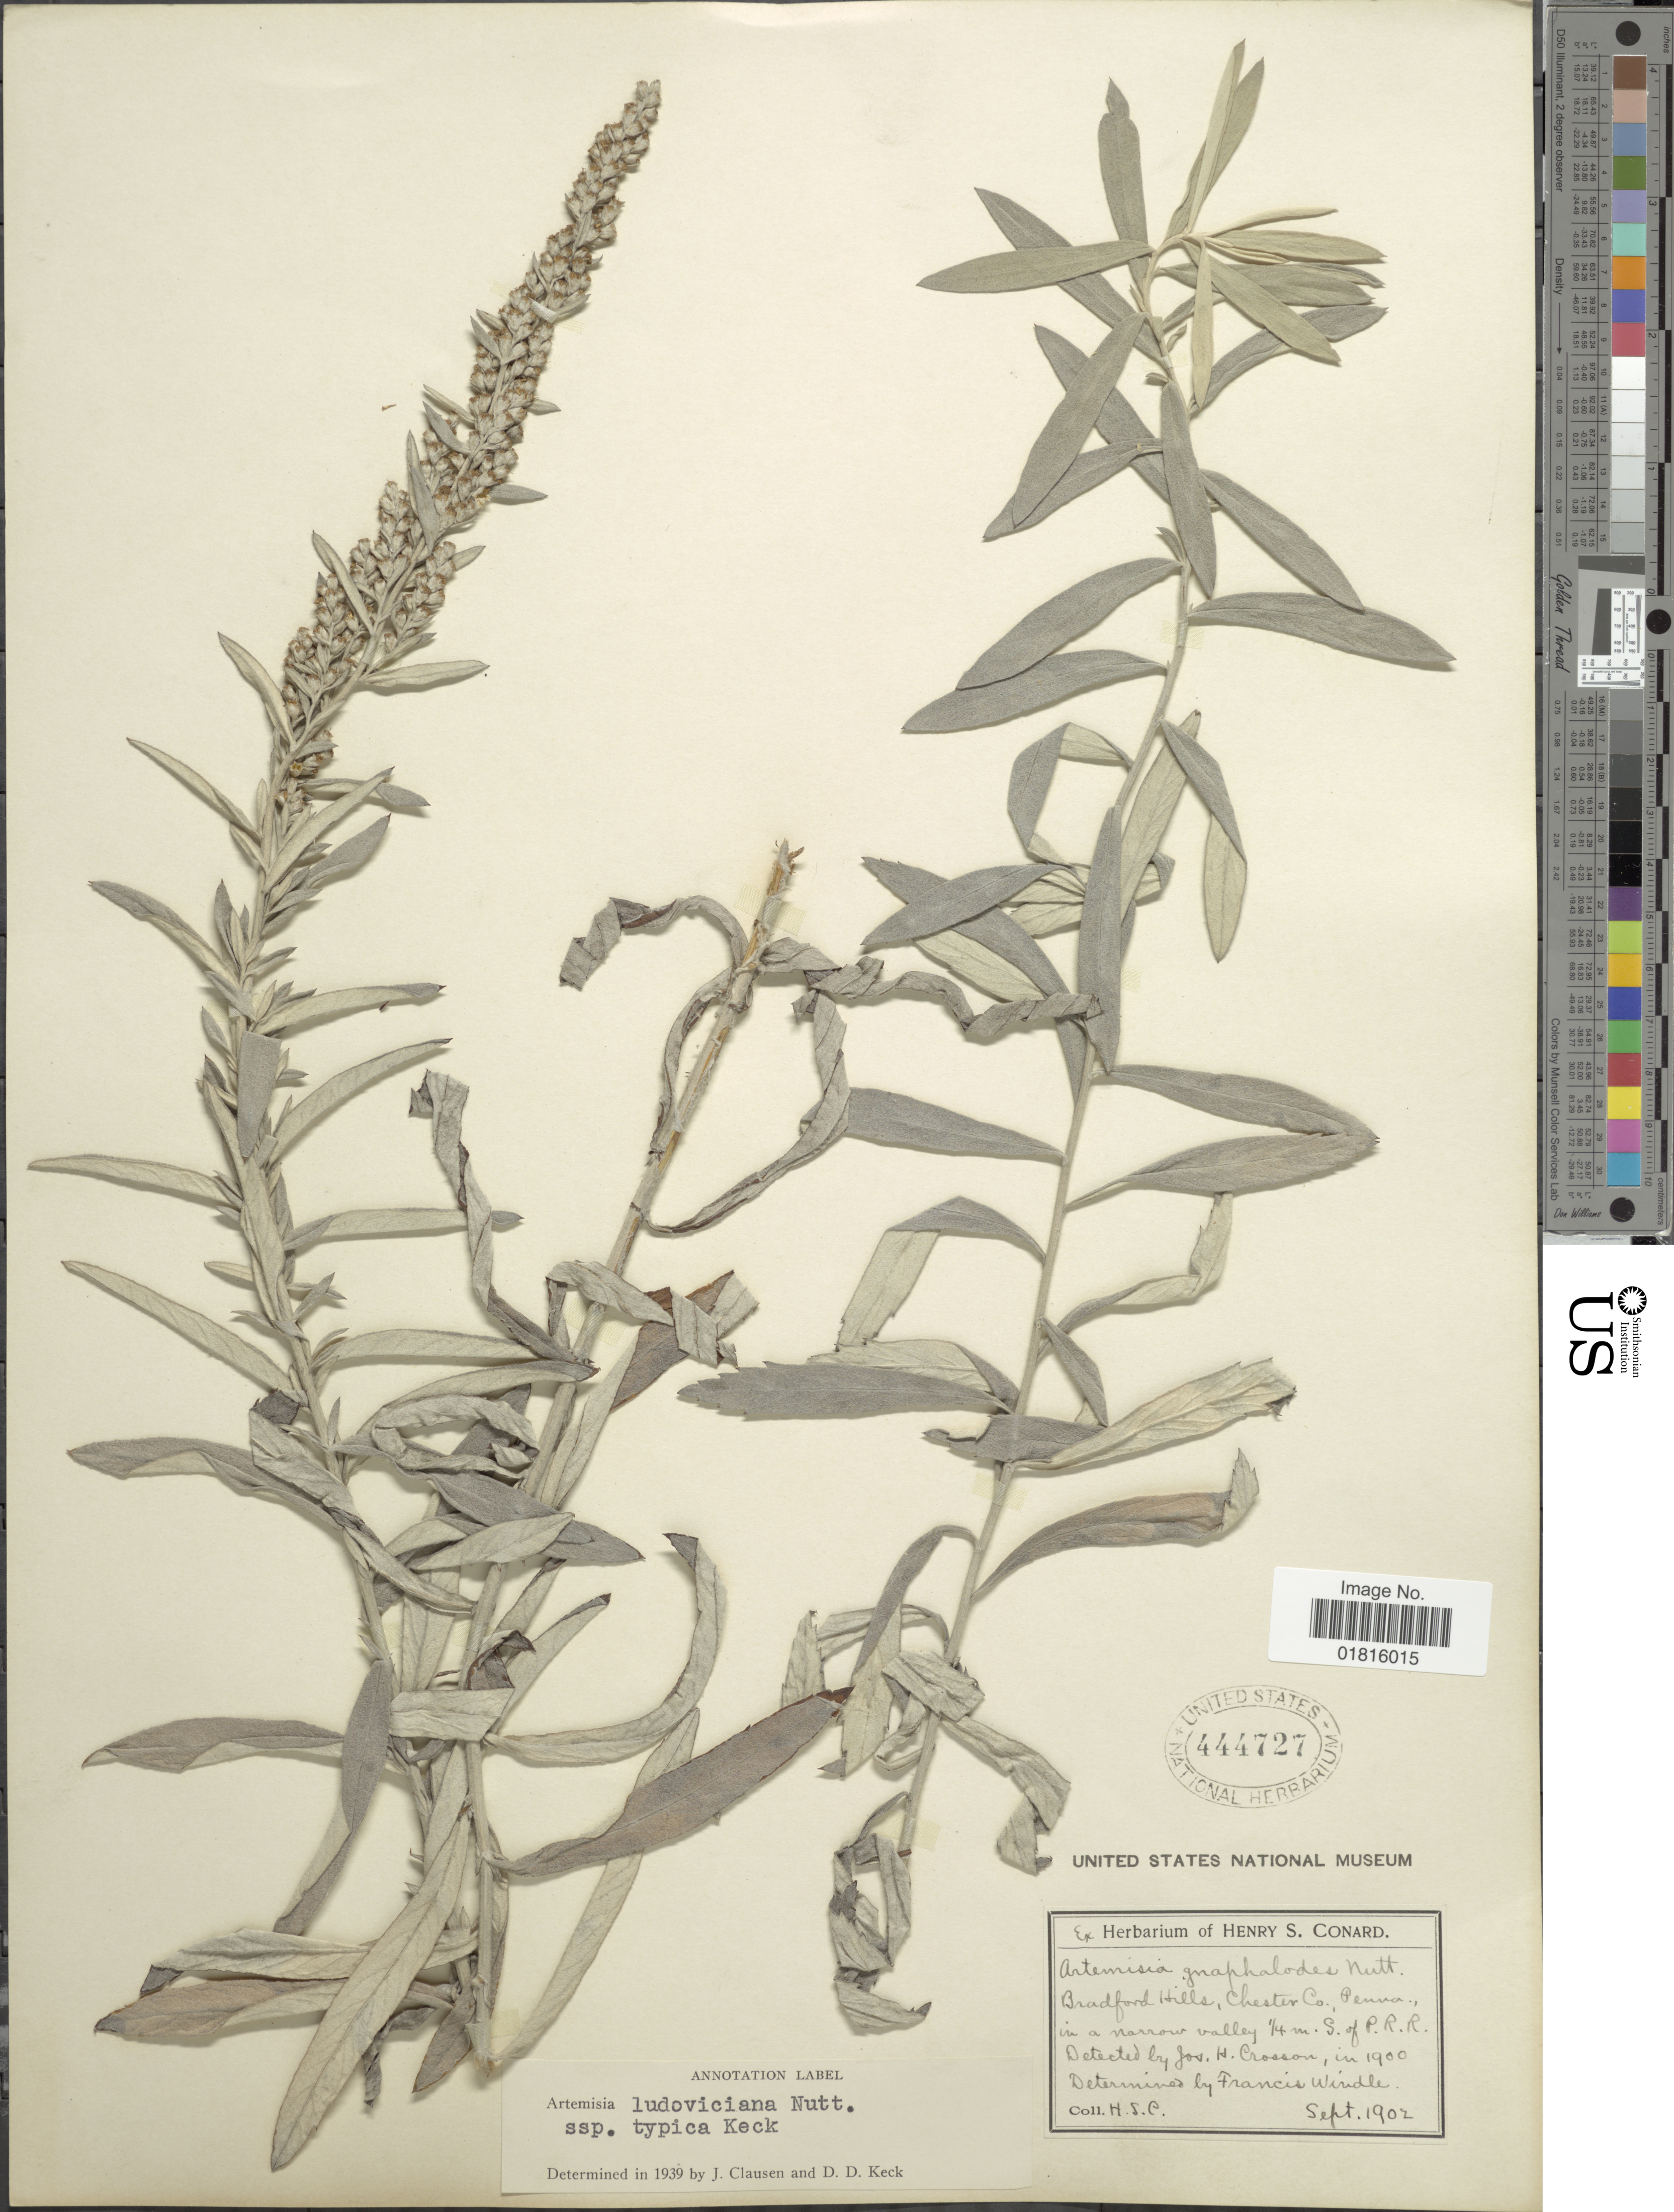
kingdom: Plantae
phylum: Tracheophyta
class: Magnoliopsida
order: Asterales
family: Asteraceae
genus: Artemisia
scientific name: Artemisia ludoviciana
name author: Nutt.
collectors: H. S. Conard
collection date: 1902-09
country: United States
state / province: Pennsylvania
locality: Bradford Hills, Chester Co, in a narrow valley ¼ mi. S. of P.R.R.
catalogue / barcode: US 444727